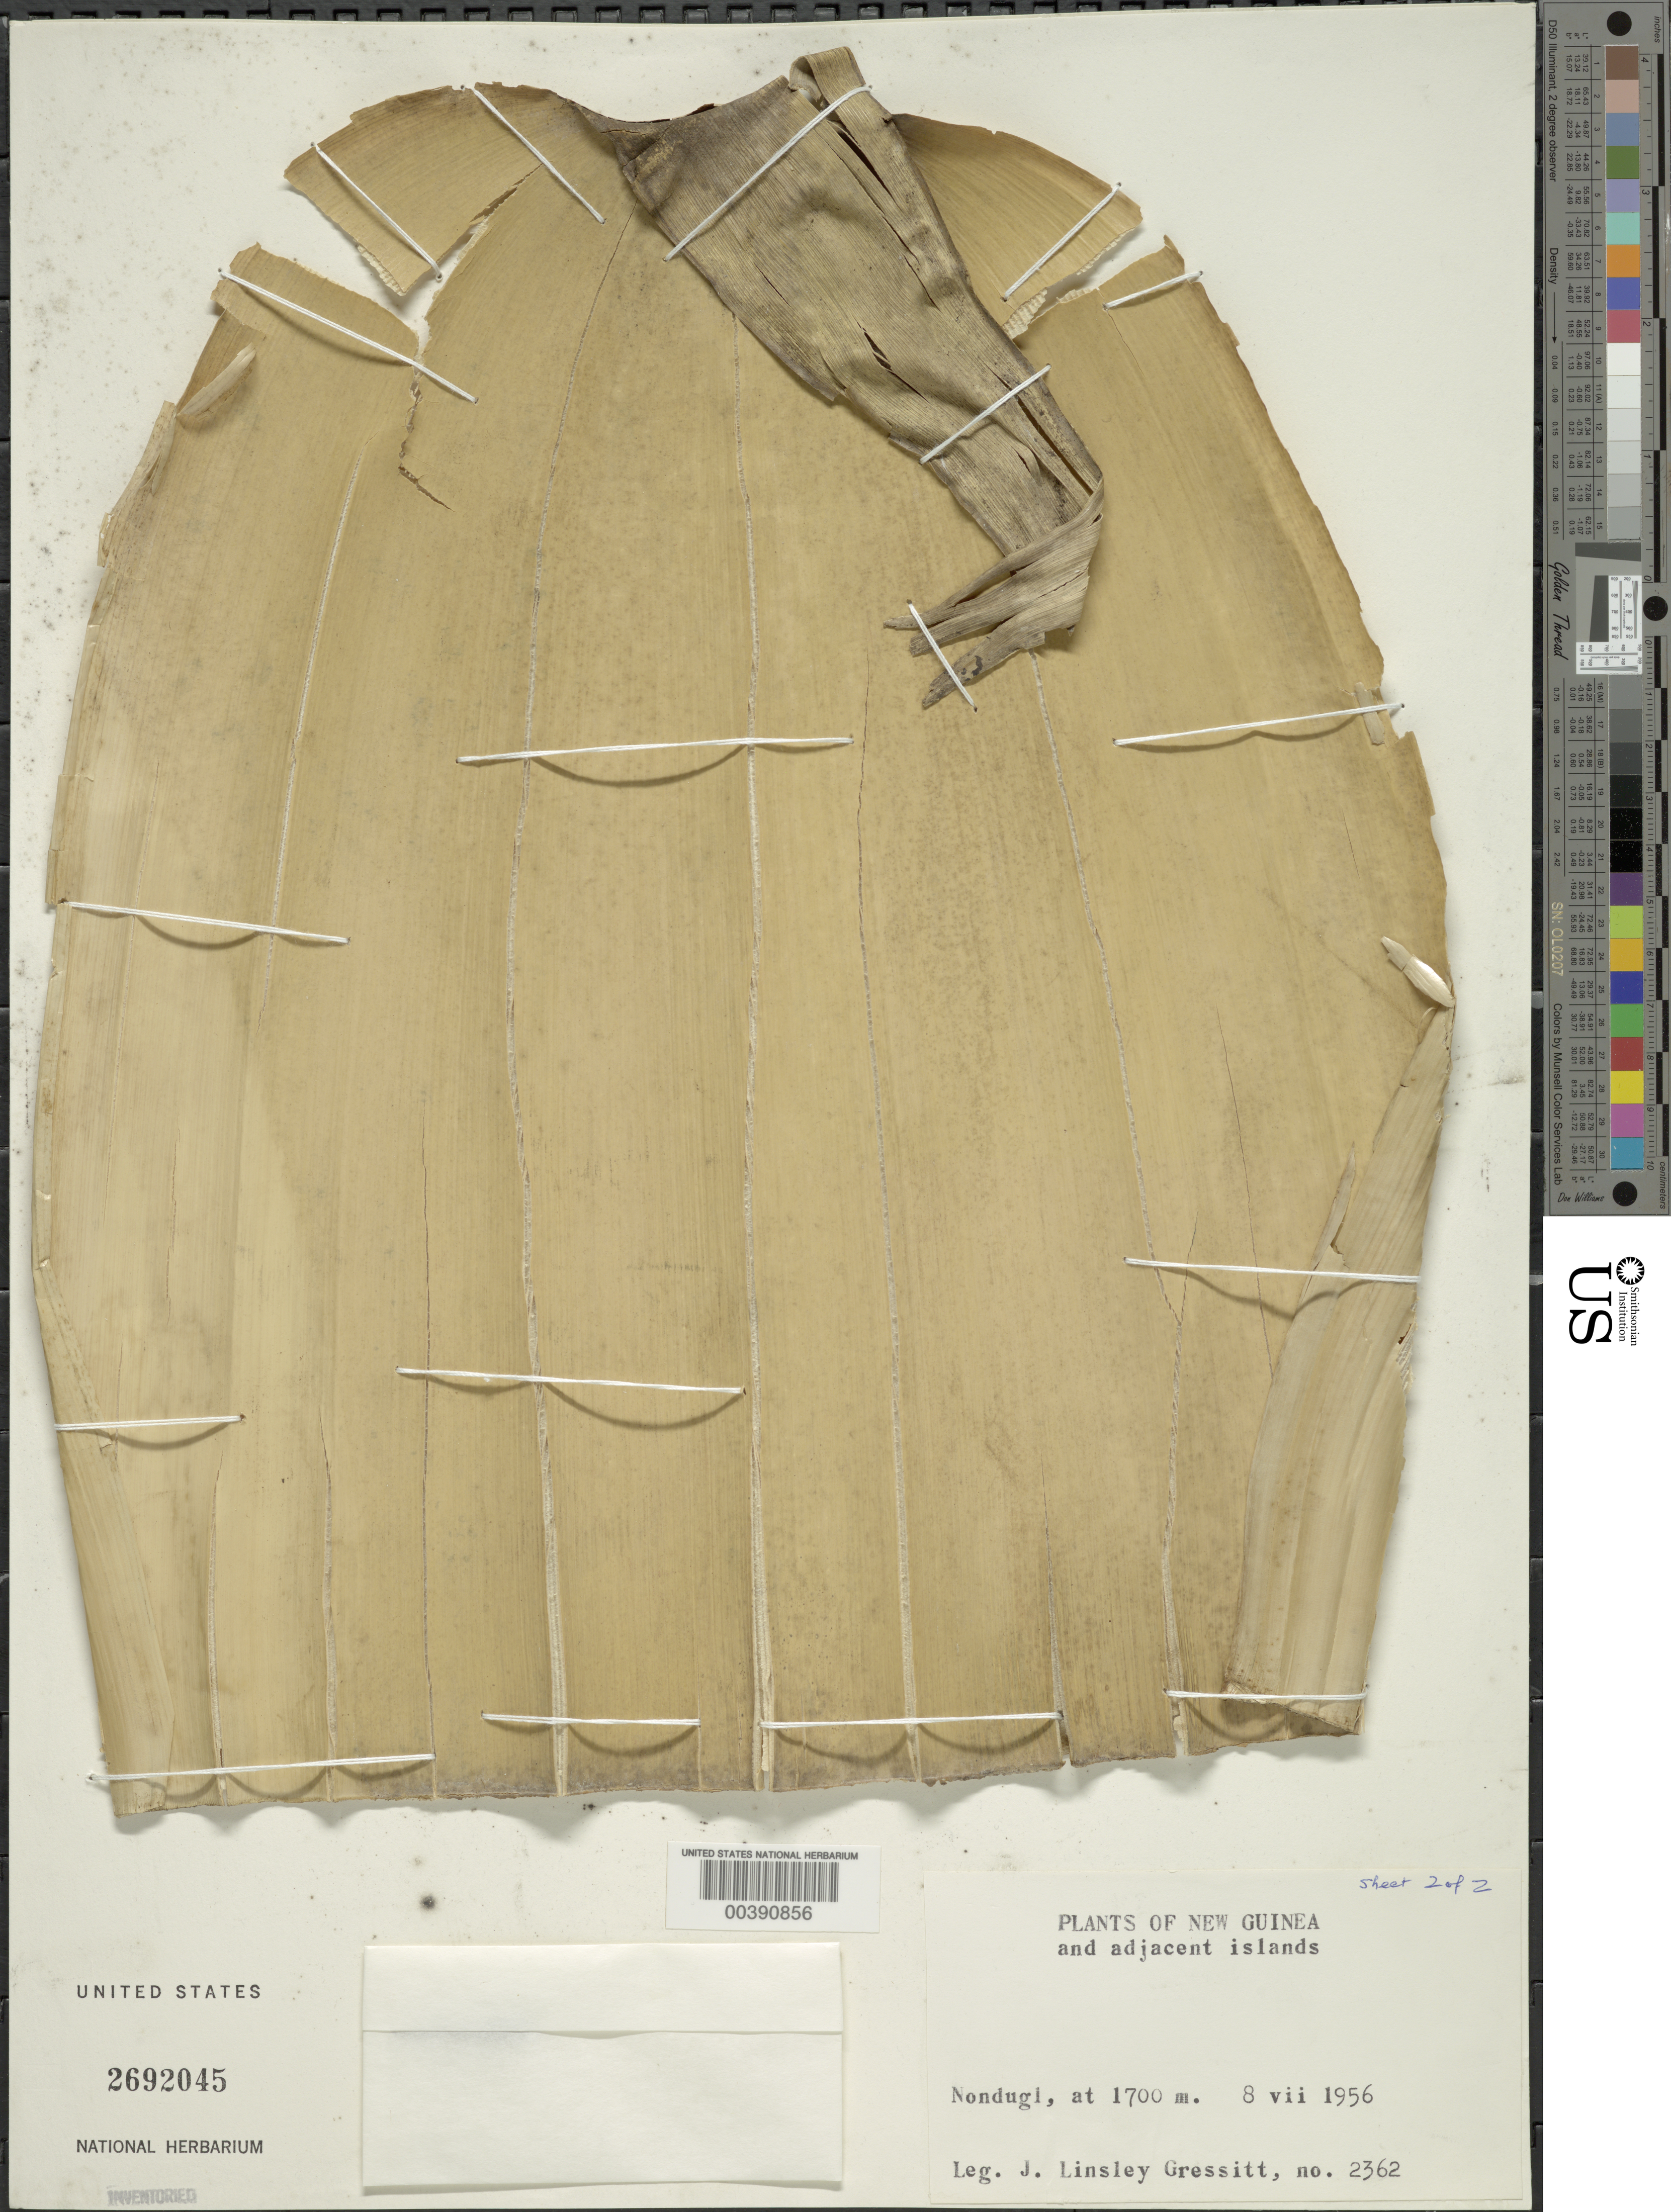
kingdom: Plantae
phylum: Tracheophyta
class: Liliopsida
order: Poales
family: Poaceae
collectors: J. Gressitt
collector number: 2362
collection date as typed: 08 Jul 1956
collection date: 1956-07-08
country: Papua New Guinea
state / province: Western Highlands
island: New Guinea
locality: Nondugl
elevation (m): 1700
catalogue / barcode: US 2692045